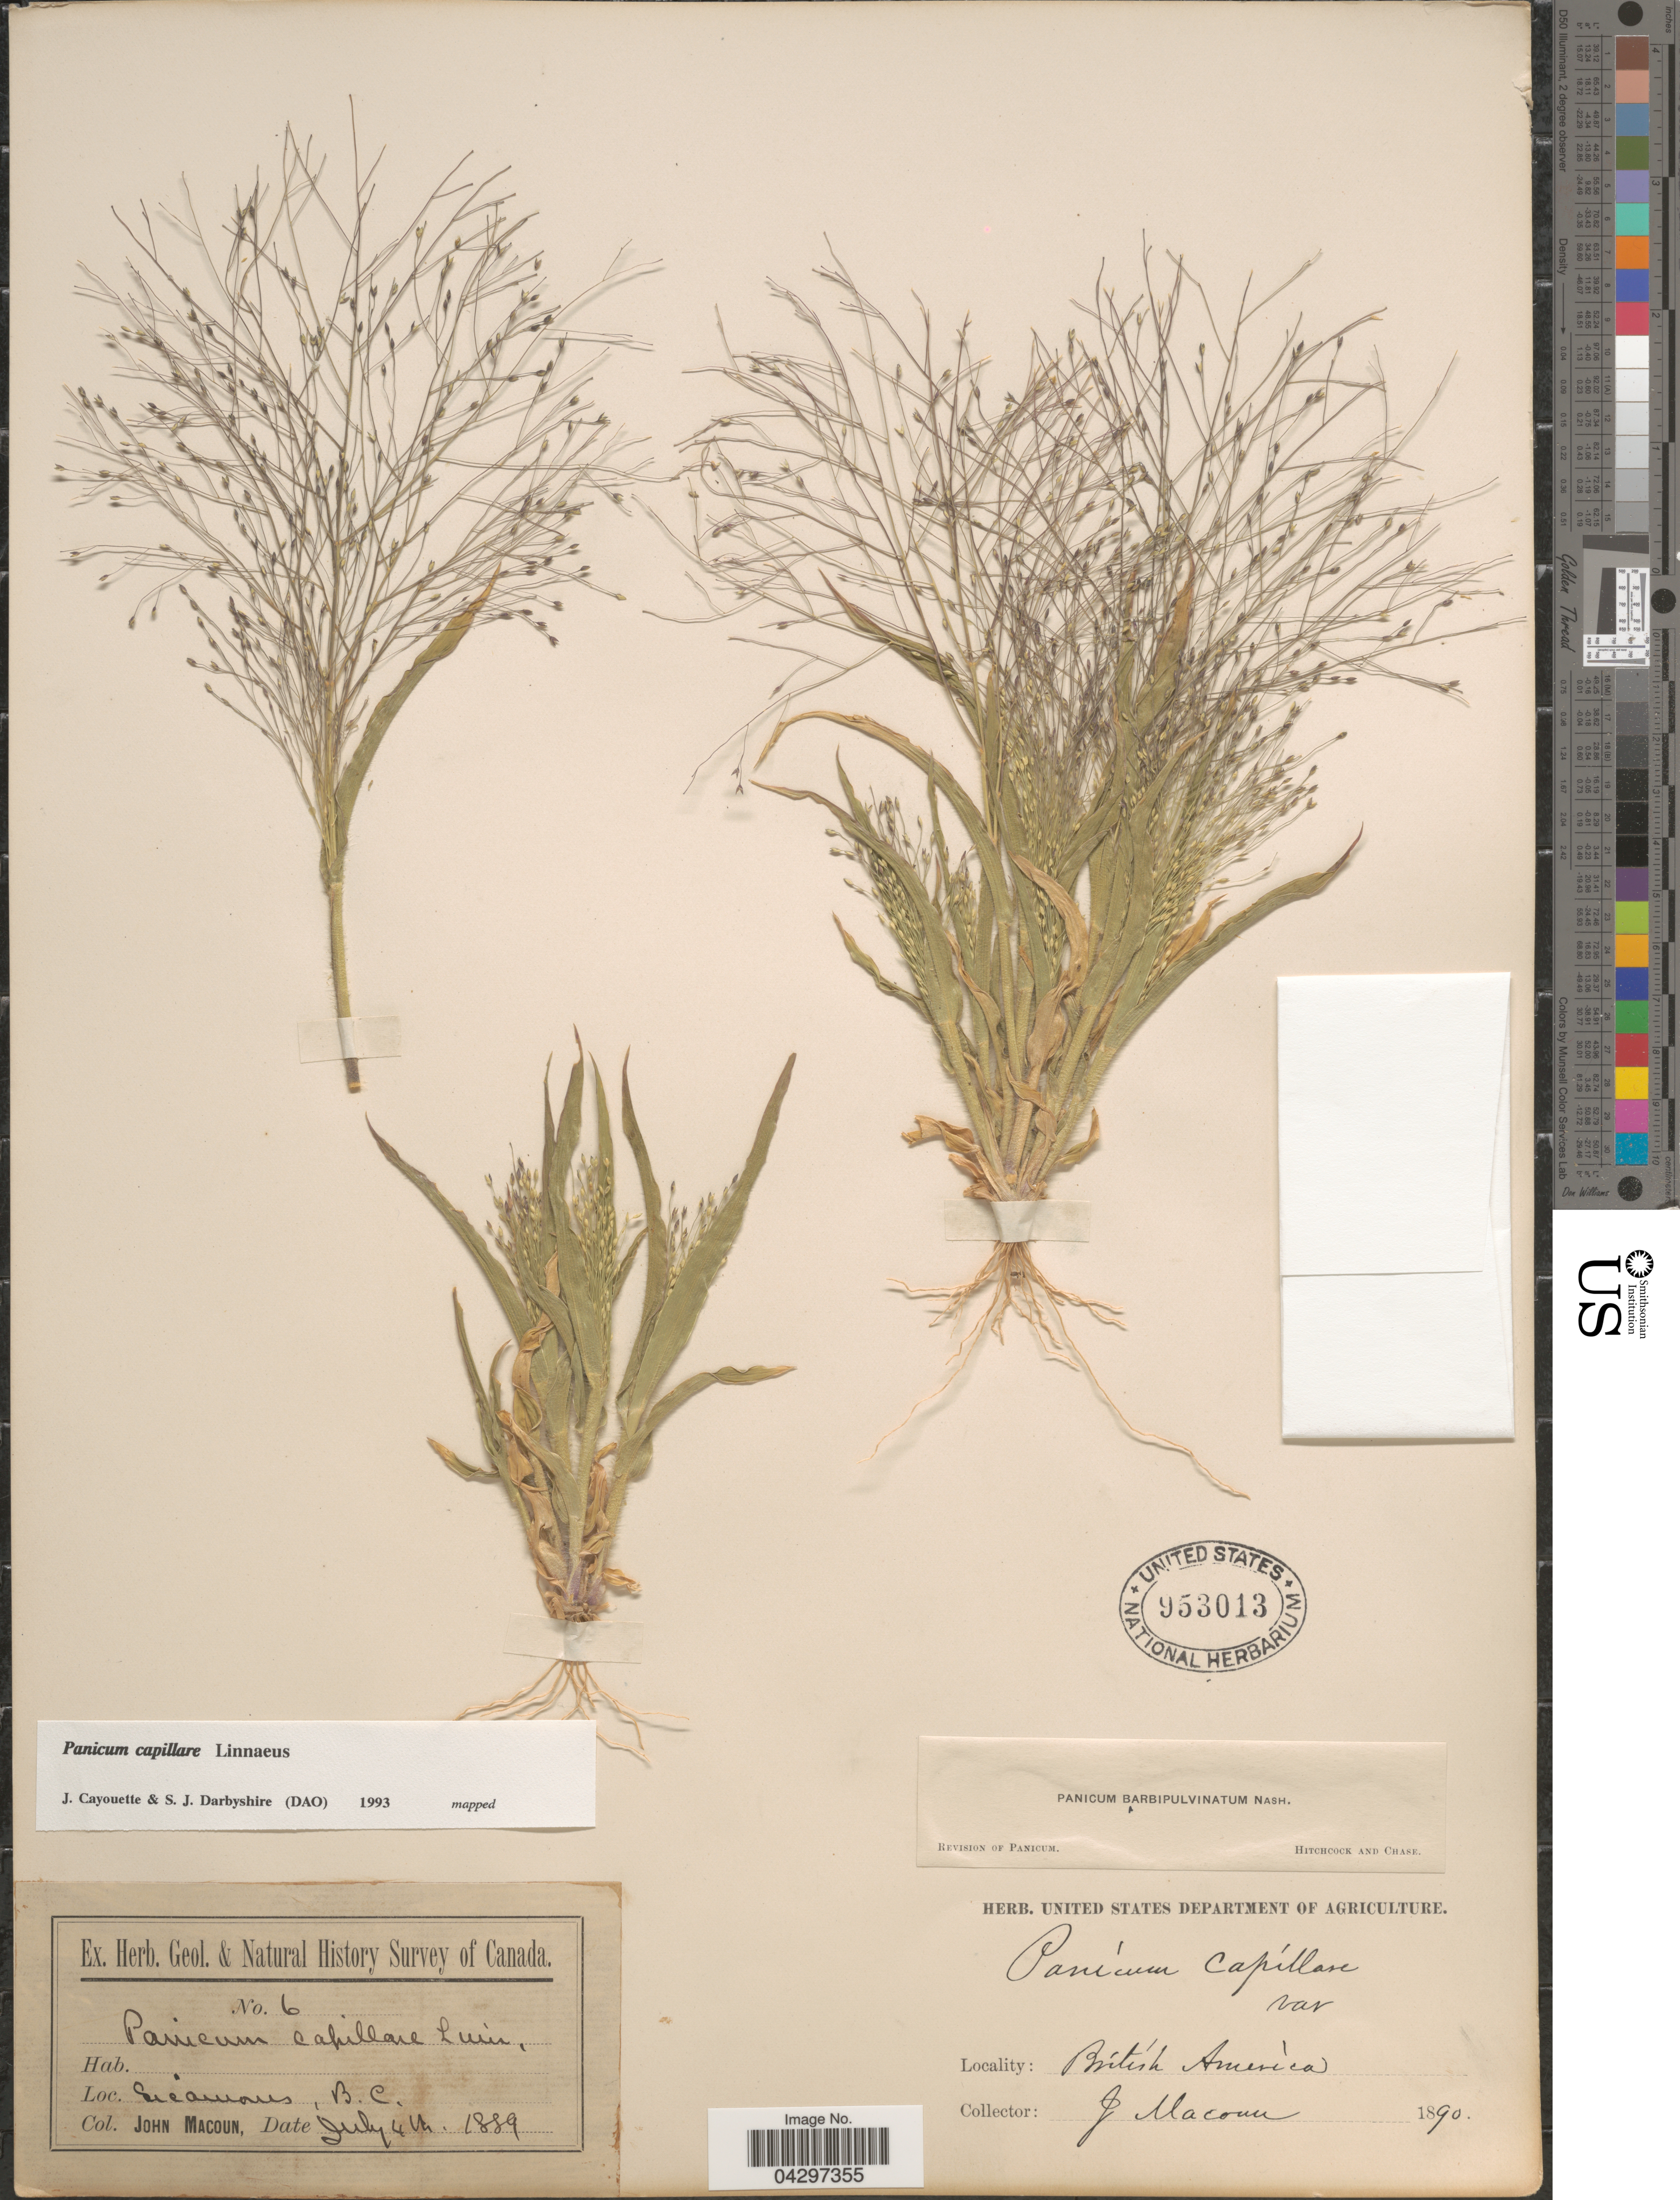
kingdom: Plantae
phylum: Tracheophyta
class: Liliopsida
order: Poales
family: Poaceae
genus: Panicum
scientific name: Panicum capillare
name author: L.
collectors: J. Macoun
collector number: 6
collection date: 1889-07-04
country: Canada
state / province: British Columbia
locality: Geol. & Natural History Survey of Canada. Sicamous. British America.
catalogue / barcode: US 953013